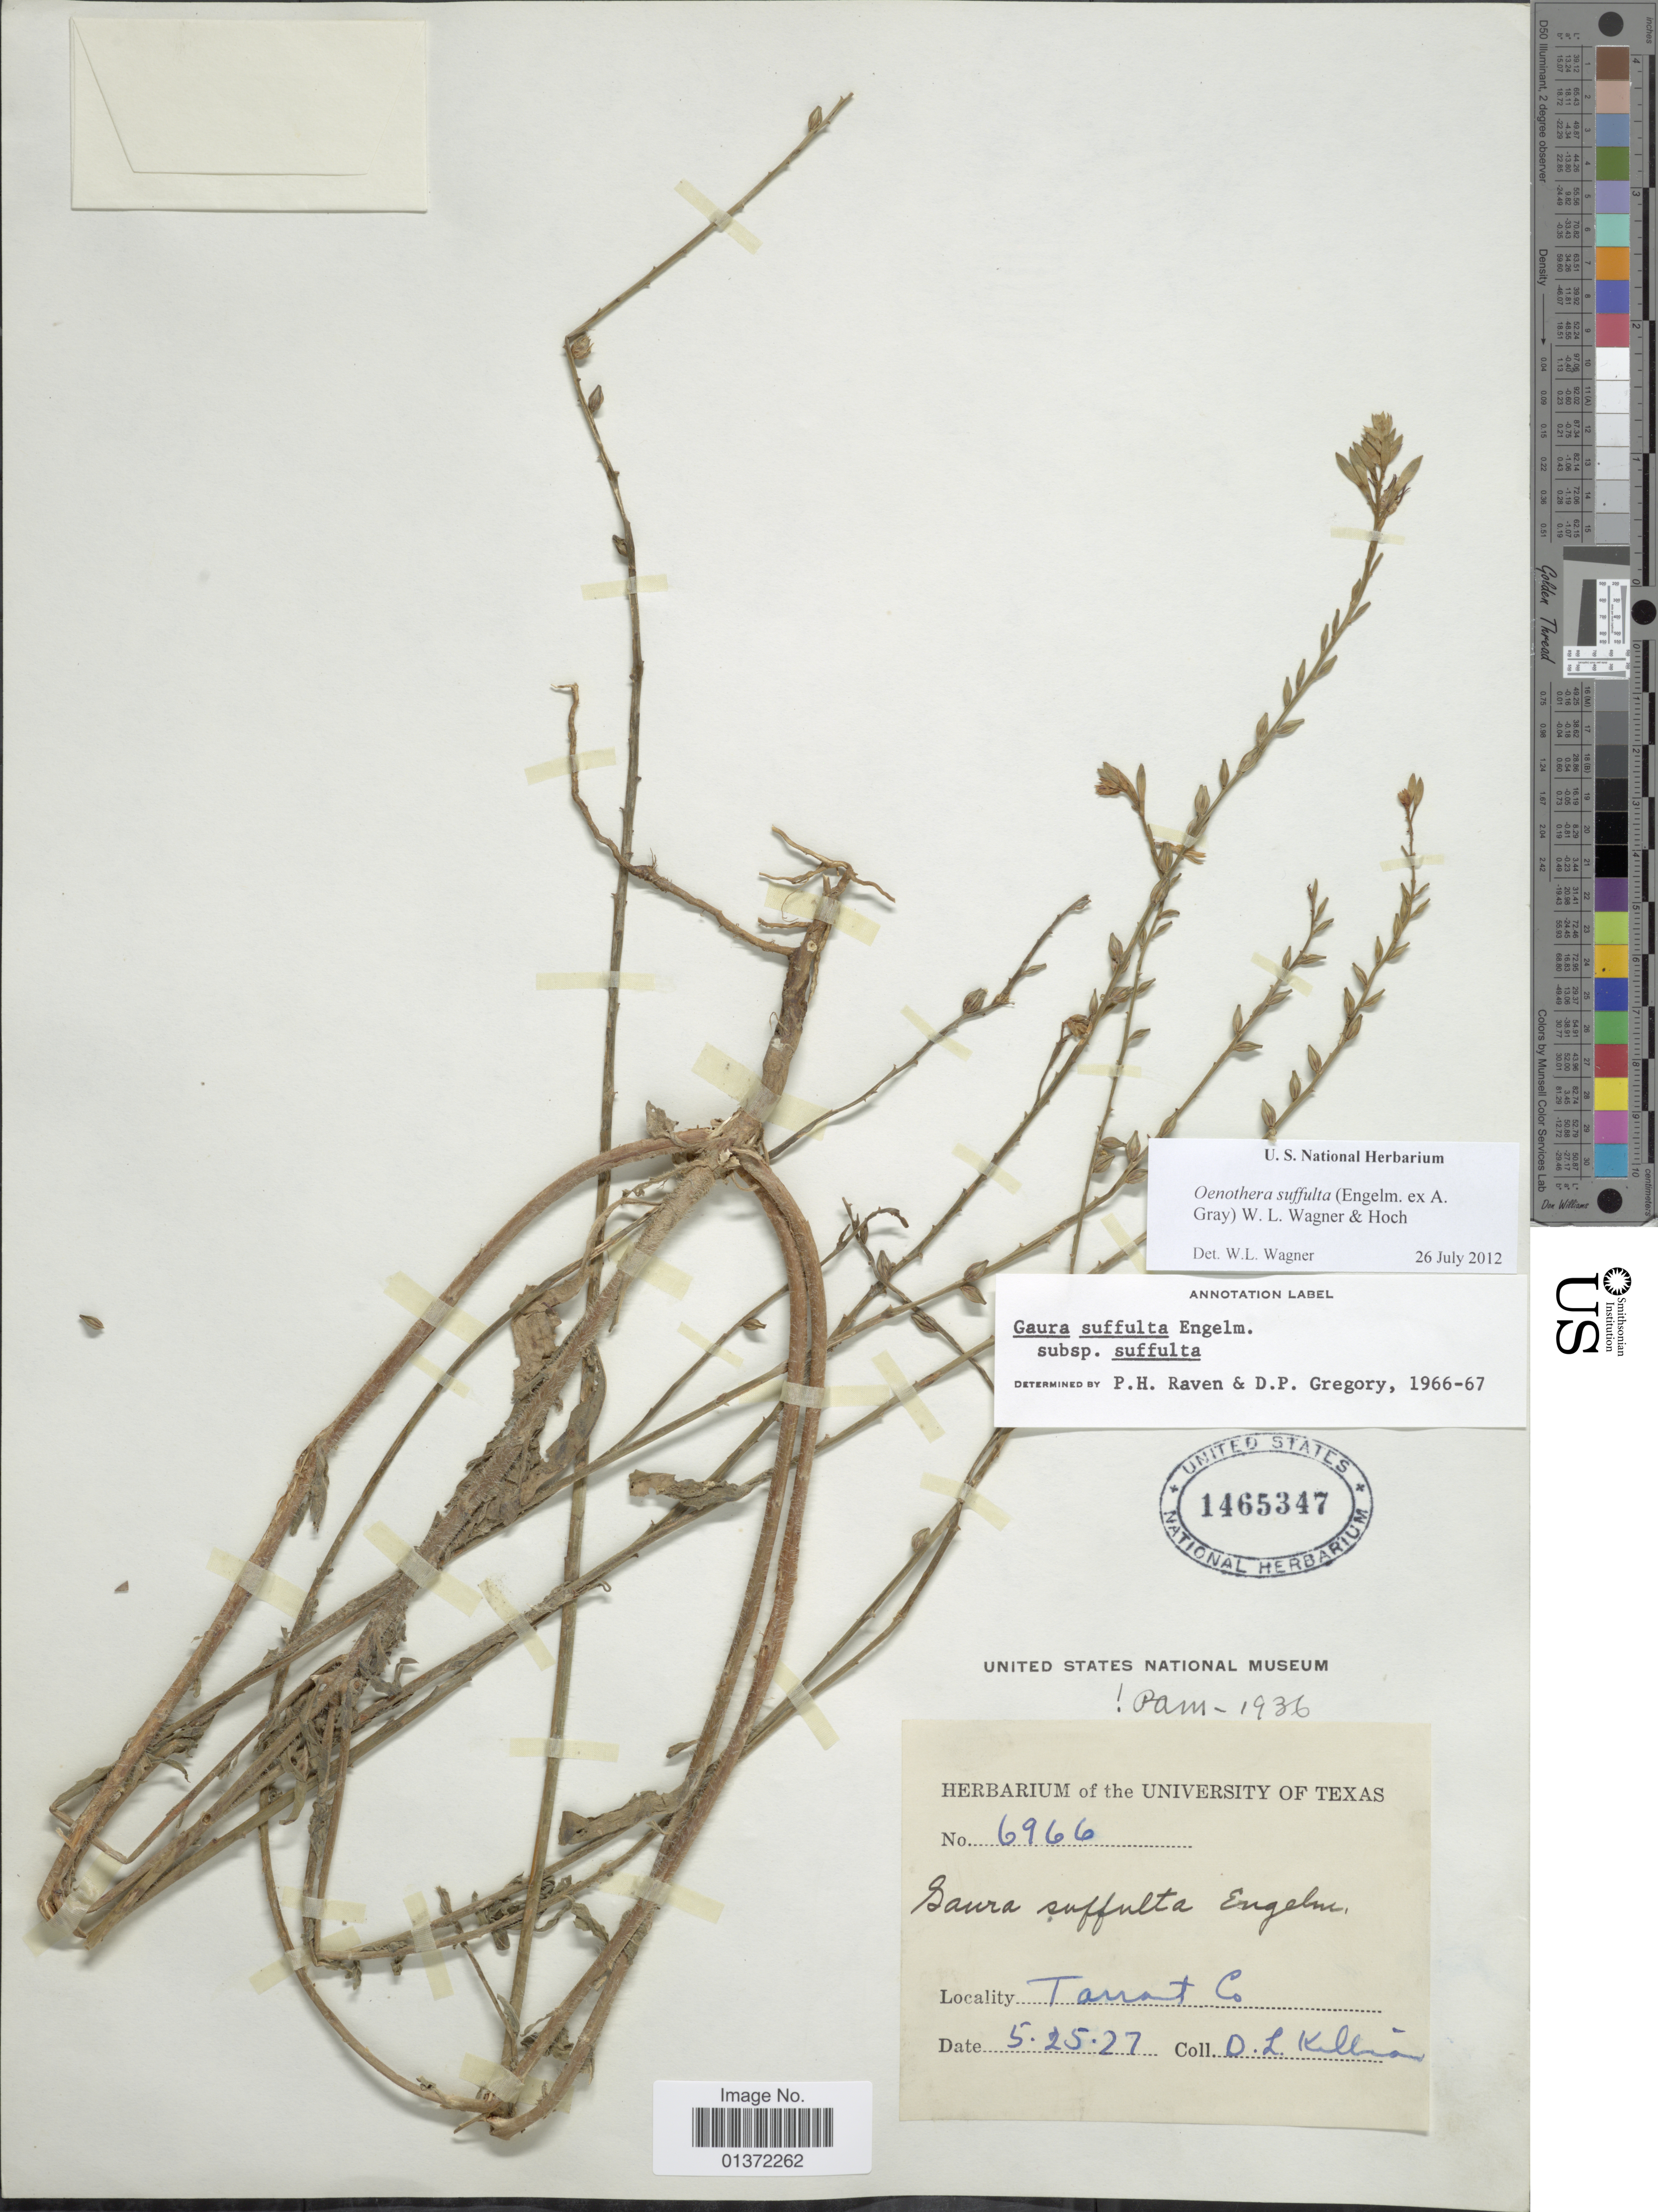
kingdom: Plantae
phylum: Tracheophyta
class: Magnoliopsida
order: Myrtales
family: Onagraceae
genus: Oenothera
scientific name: Oenothera suffulta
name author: (Engelm. ex A. Gray) W.L. Wagner & Hoch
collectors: O. Killian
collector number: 6966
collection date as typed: Transcribed d/m/y: 25/5/27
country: United States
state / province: Texas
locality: Tarrant Co.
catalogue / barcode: US 1465347